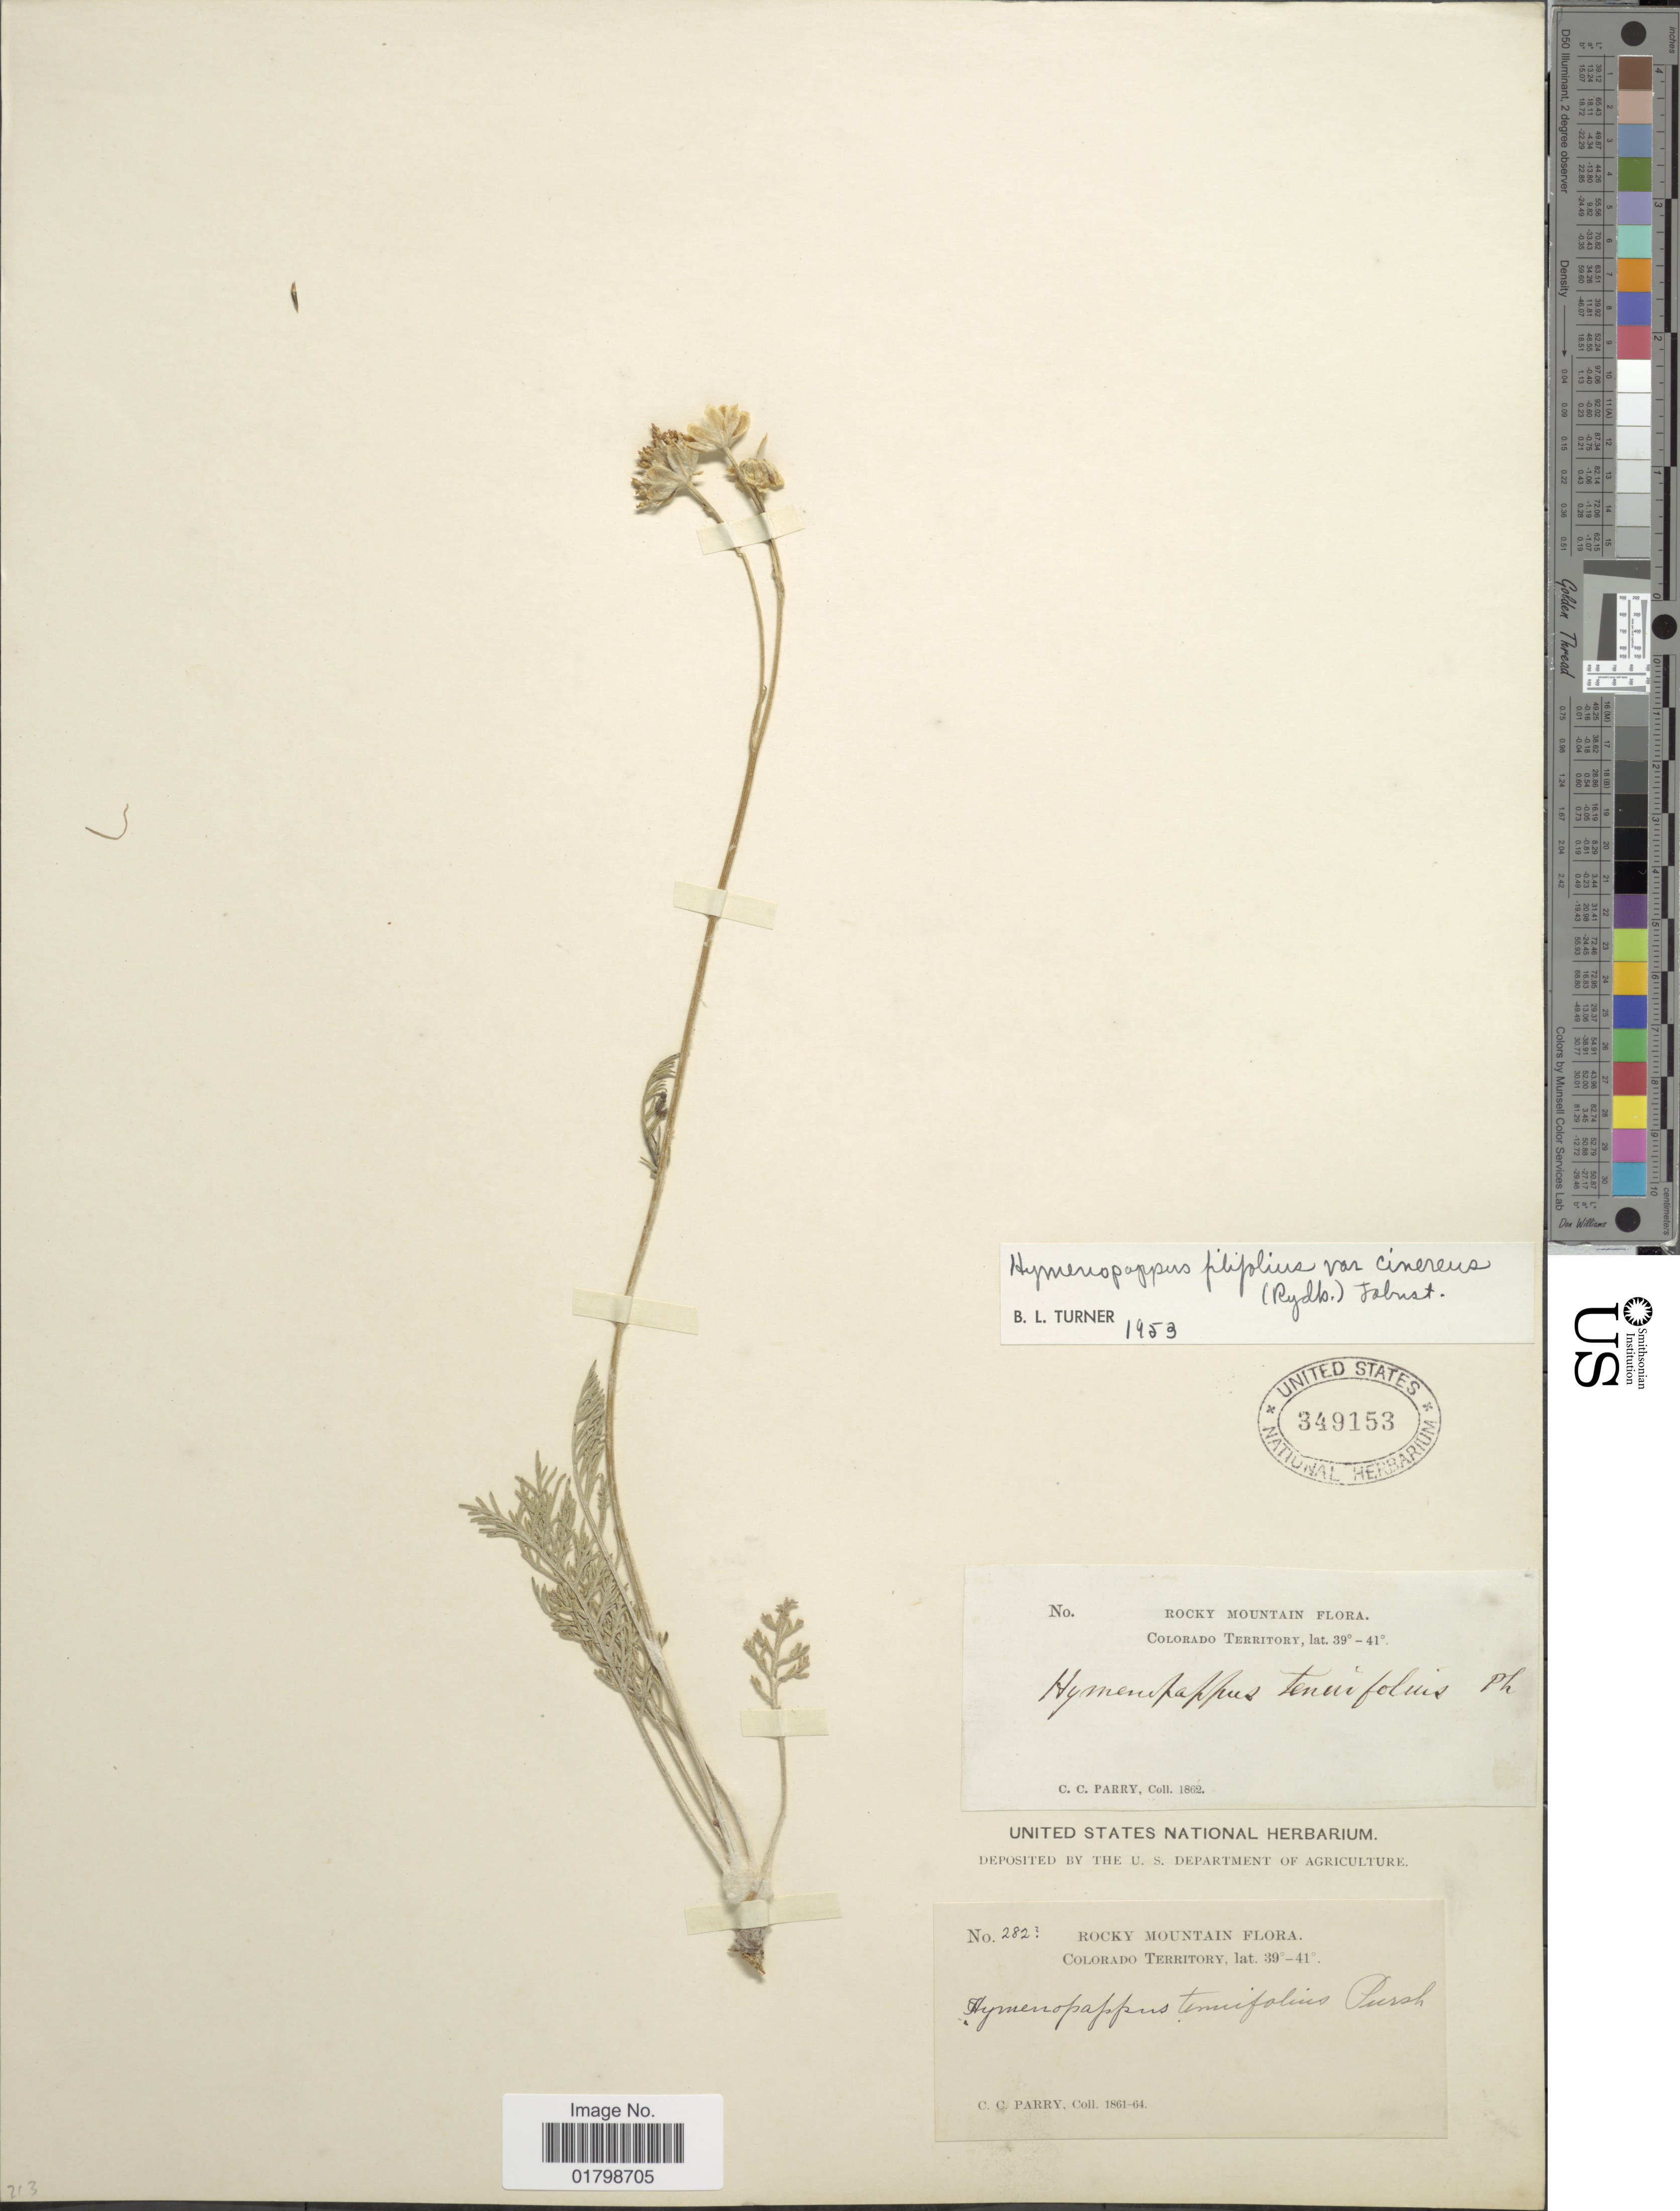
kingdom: Plantae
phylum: Tracheophyta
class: Magnoliopsida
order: Asterales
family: Asteraceae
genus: Hymenopappus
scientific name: Hymenopappus filifolius var. cinereus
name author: (Rydb.) I.M. Johnst.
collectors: C. C. Parry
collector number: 282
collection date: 1861/1864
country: United States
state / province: Colorado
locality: Rocky Mountain Flora, Colorado Territory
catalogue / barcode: US 349153